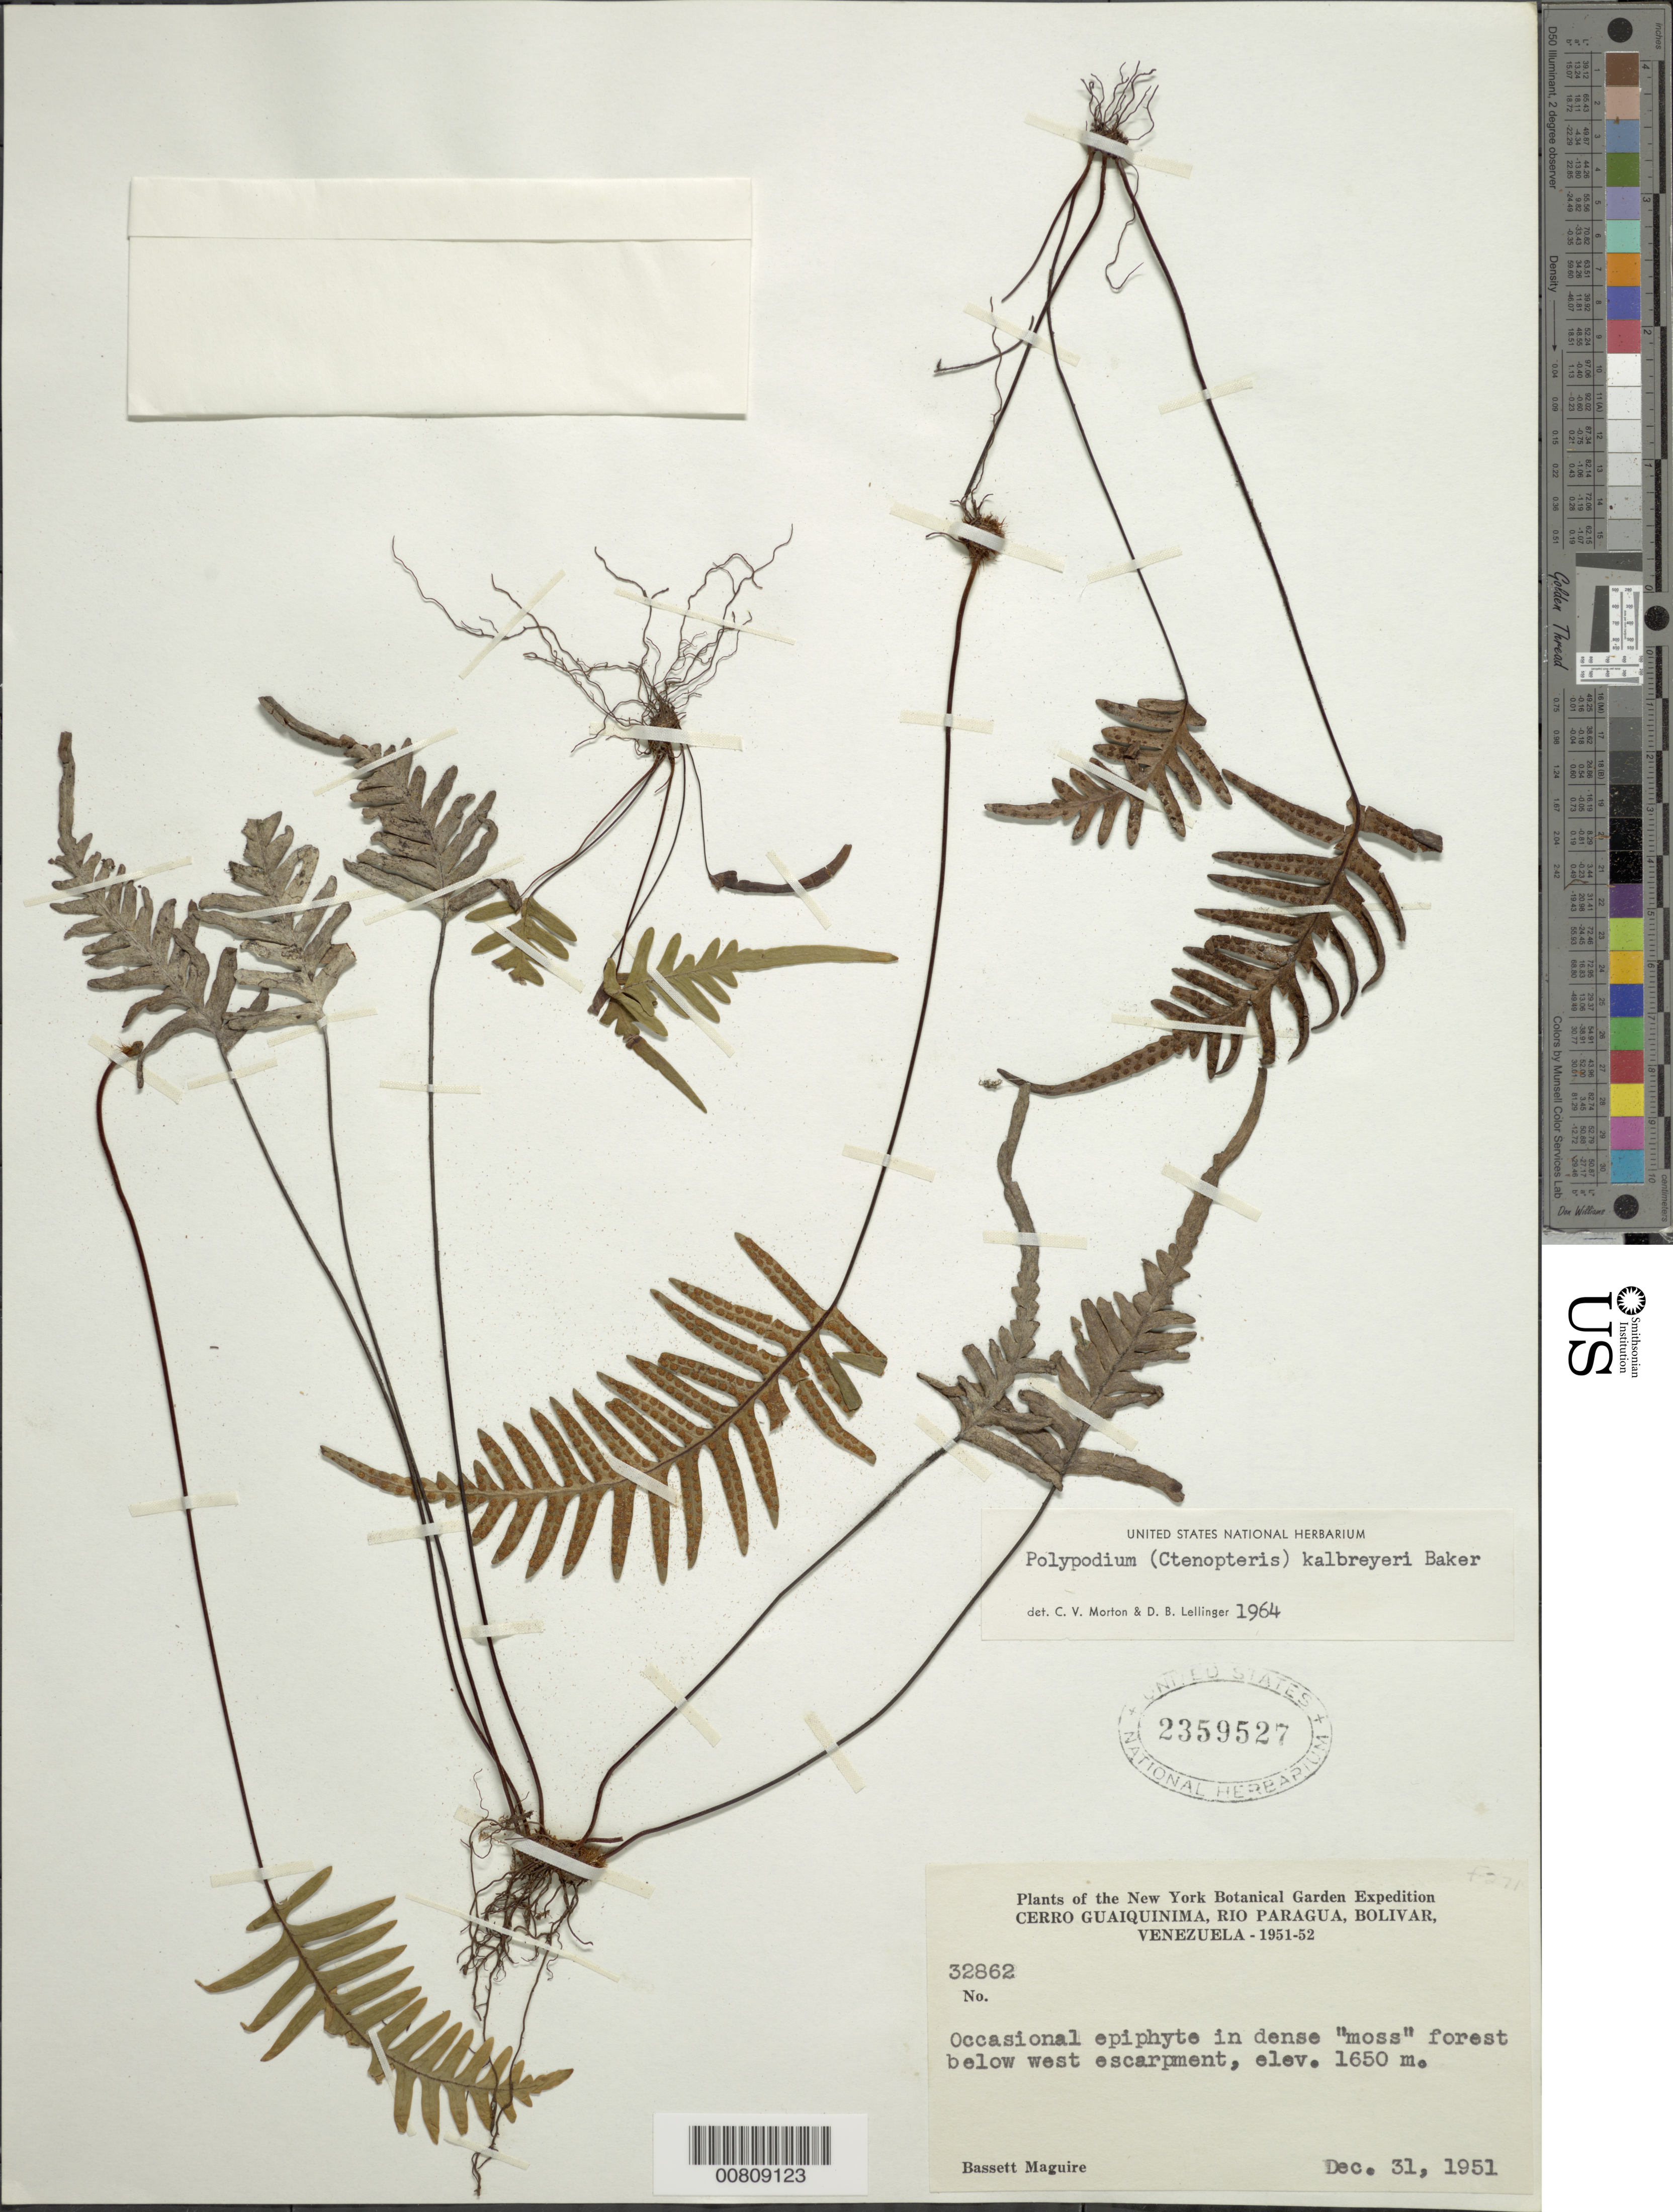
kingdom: Plantae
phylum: Tracheophyta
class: Polypodiopsida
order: Polypodiales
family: Polypodiaceae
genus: Ceradenia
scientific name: Ceradenia kalbreyeri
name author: (Baker) L.E. Bishop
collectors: B. Maguire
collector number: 32862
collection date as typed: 31-Dec-51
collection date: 1951-12-31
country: Venezuela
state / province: Bolívar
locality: Cerro Guaiquinima, Río Paragua, below rim at west escarpment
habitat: Dense moss forest below W escarpment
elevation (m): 1650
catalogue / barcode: US 2359527